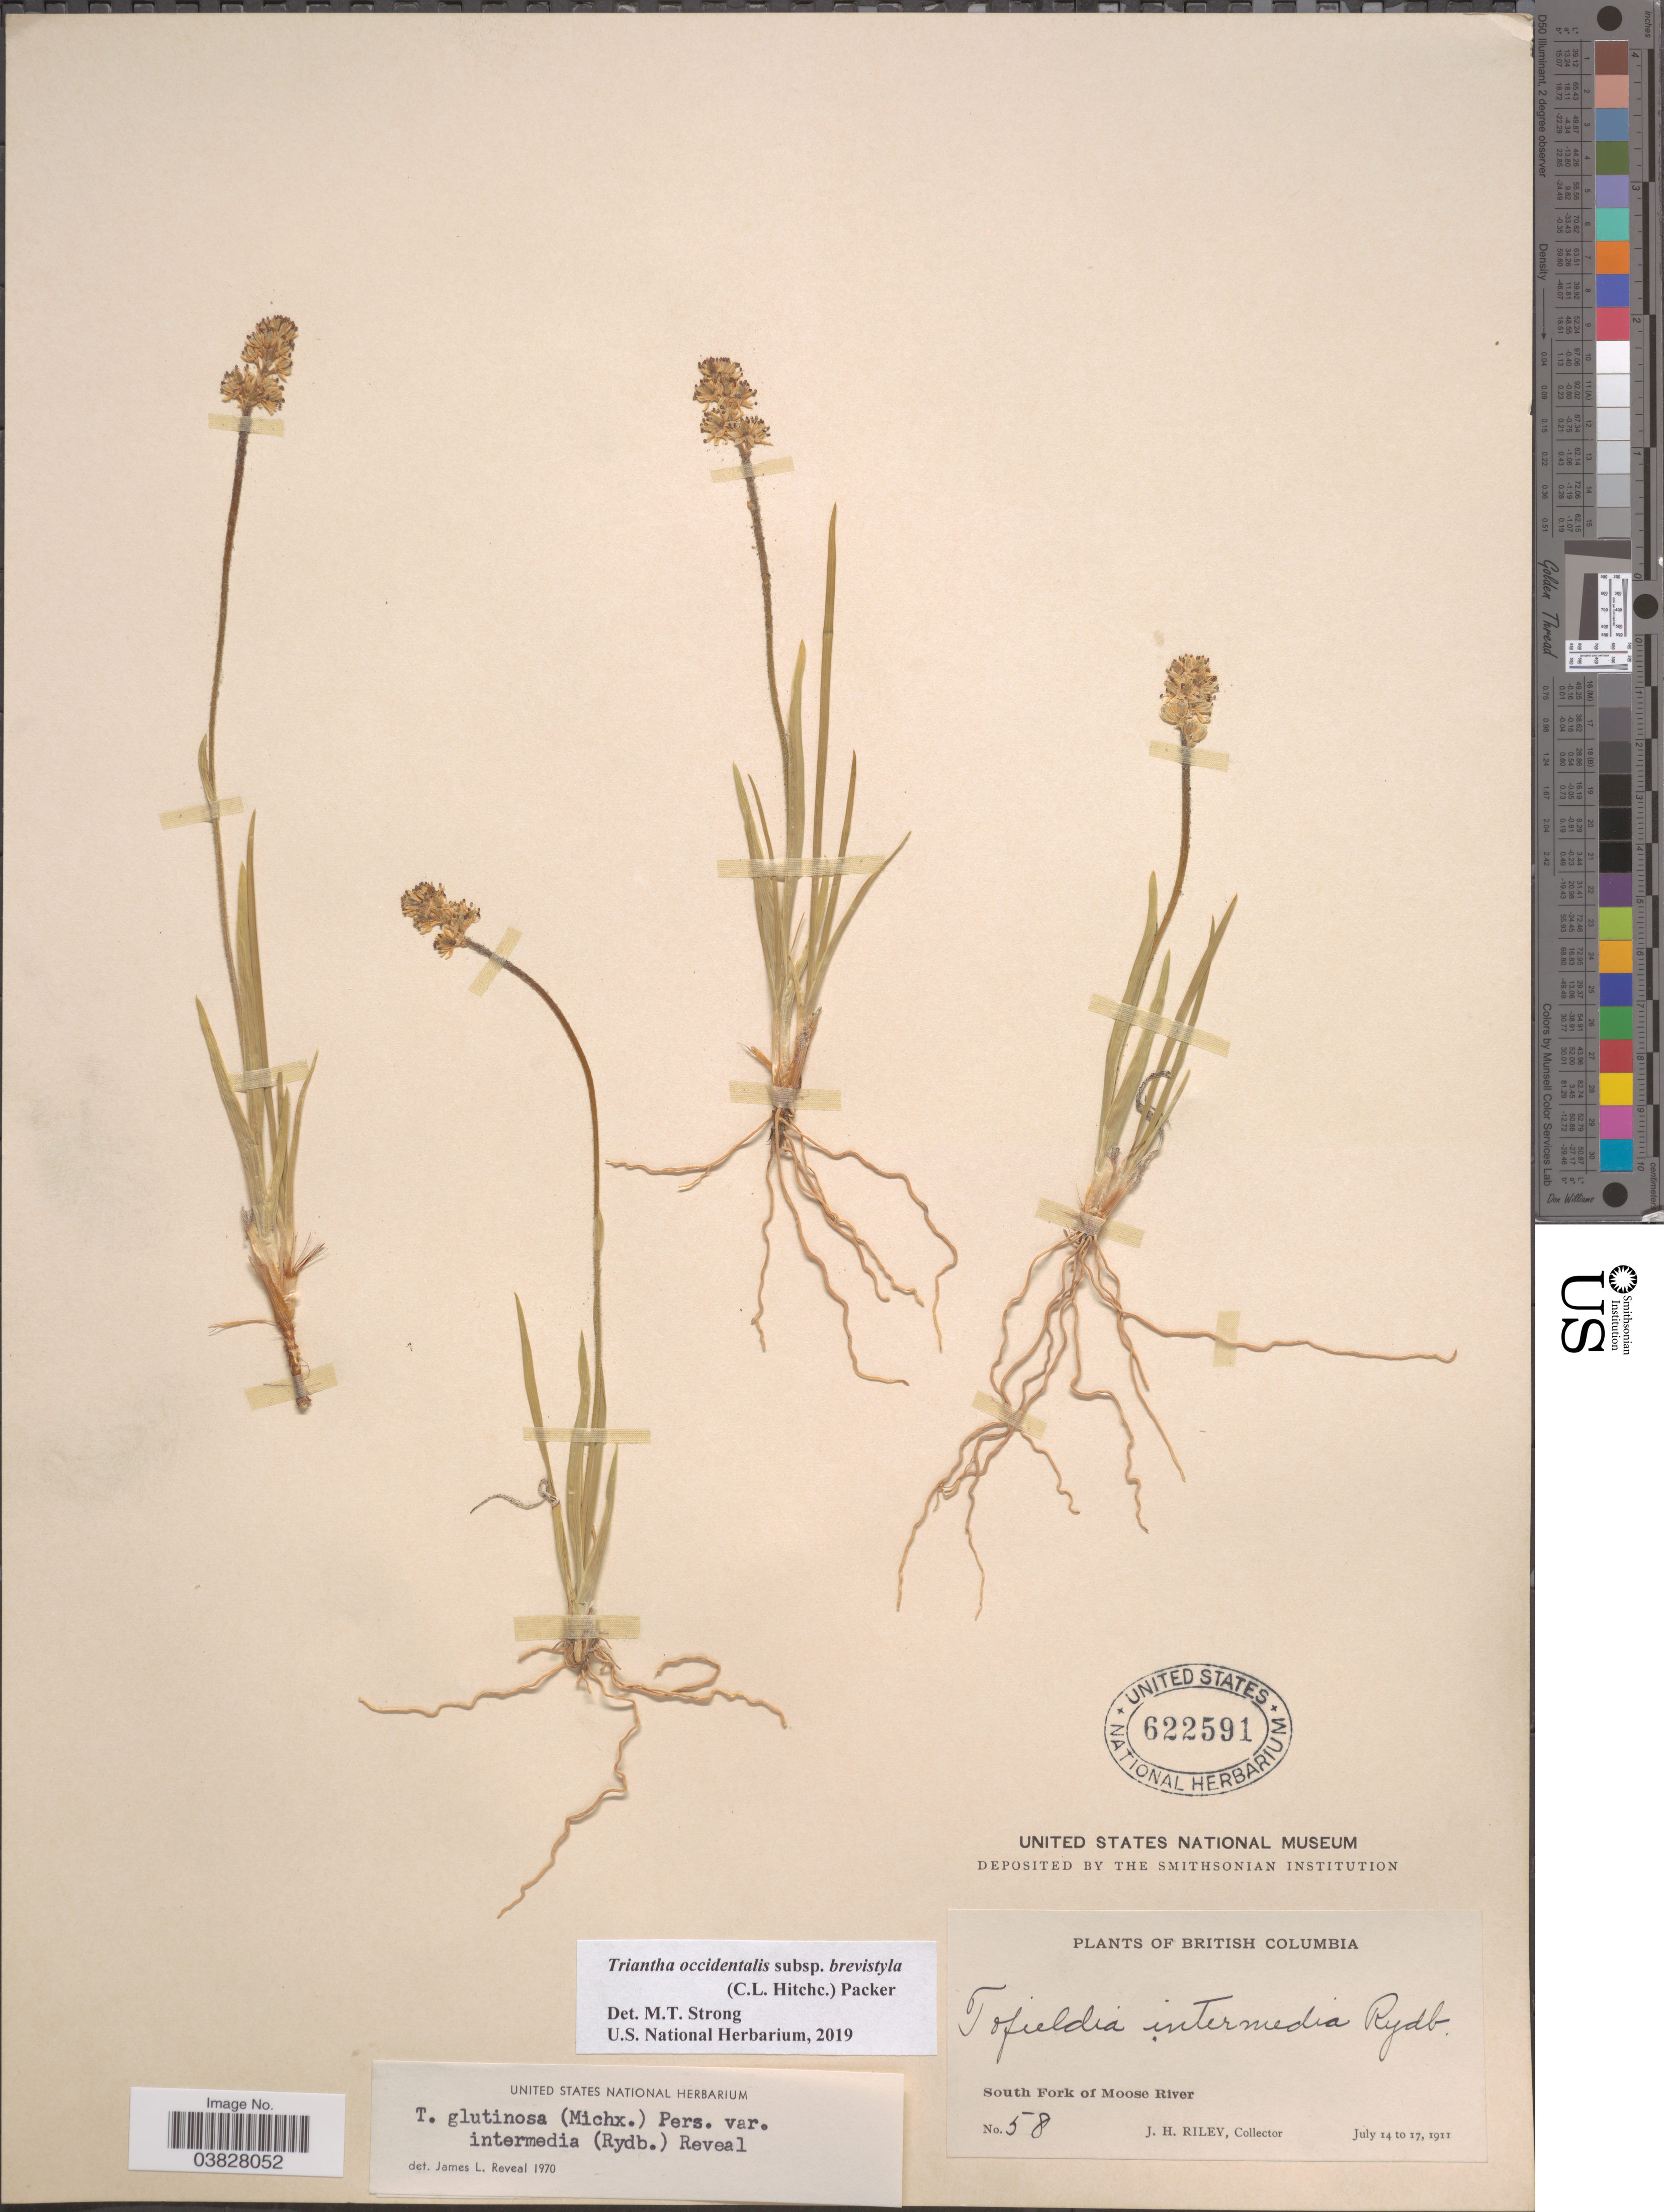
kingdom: Plantae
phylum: Tracheophyta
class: Liliopsida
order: Alismatales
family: Tofieldiaceae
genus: Triantha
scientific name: Triantha occidentalis subsp. brevistyla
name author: (C.L. Hitchc.) Packer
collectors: J. H. Riley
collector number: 58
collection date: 1911-07-14/1911-07-17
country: Canada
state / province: British Columbia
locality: South Fork of Moose River.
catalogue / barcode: US 622591